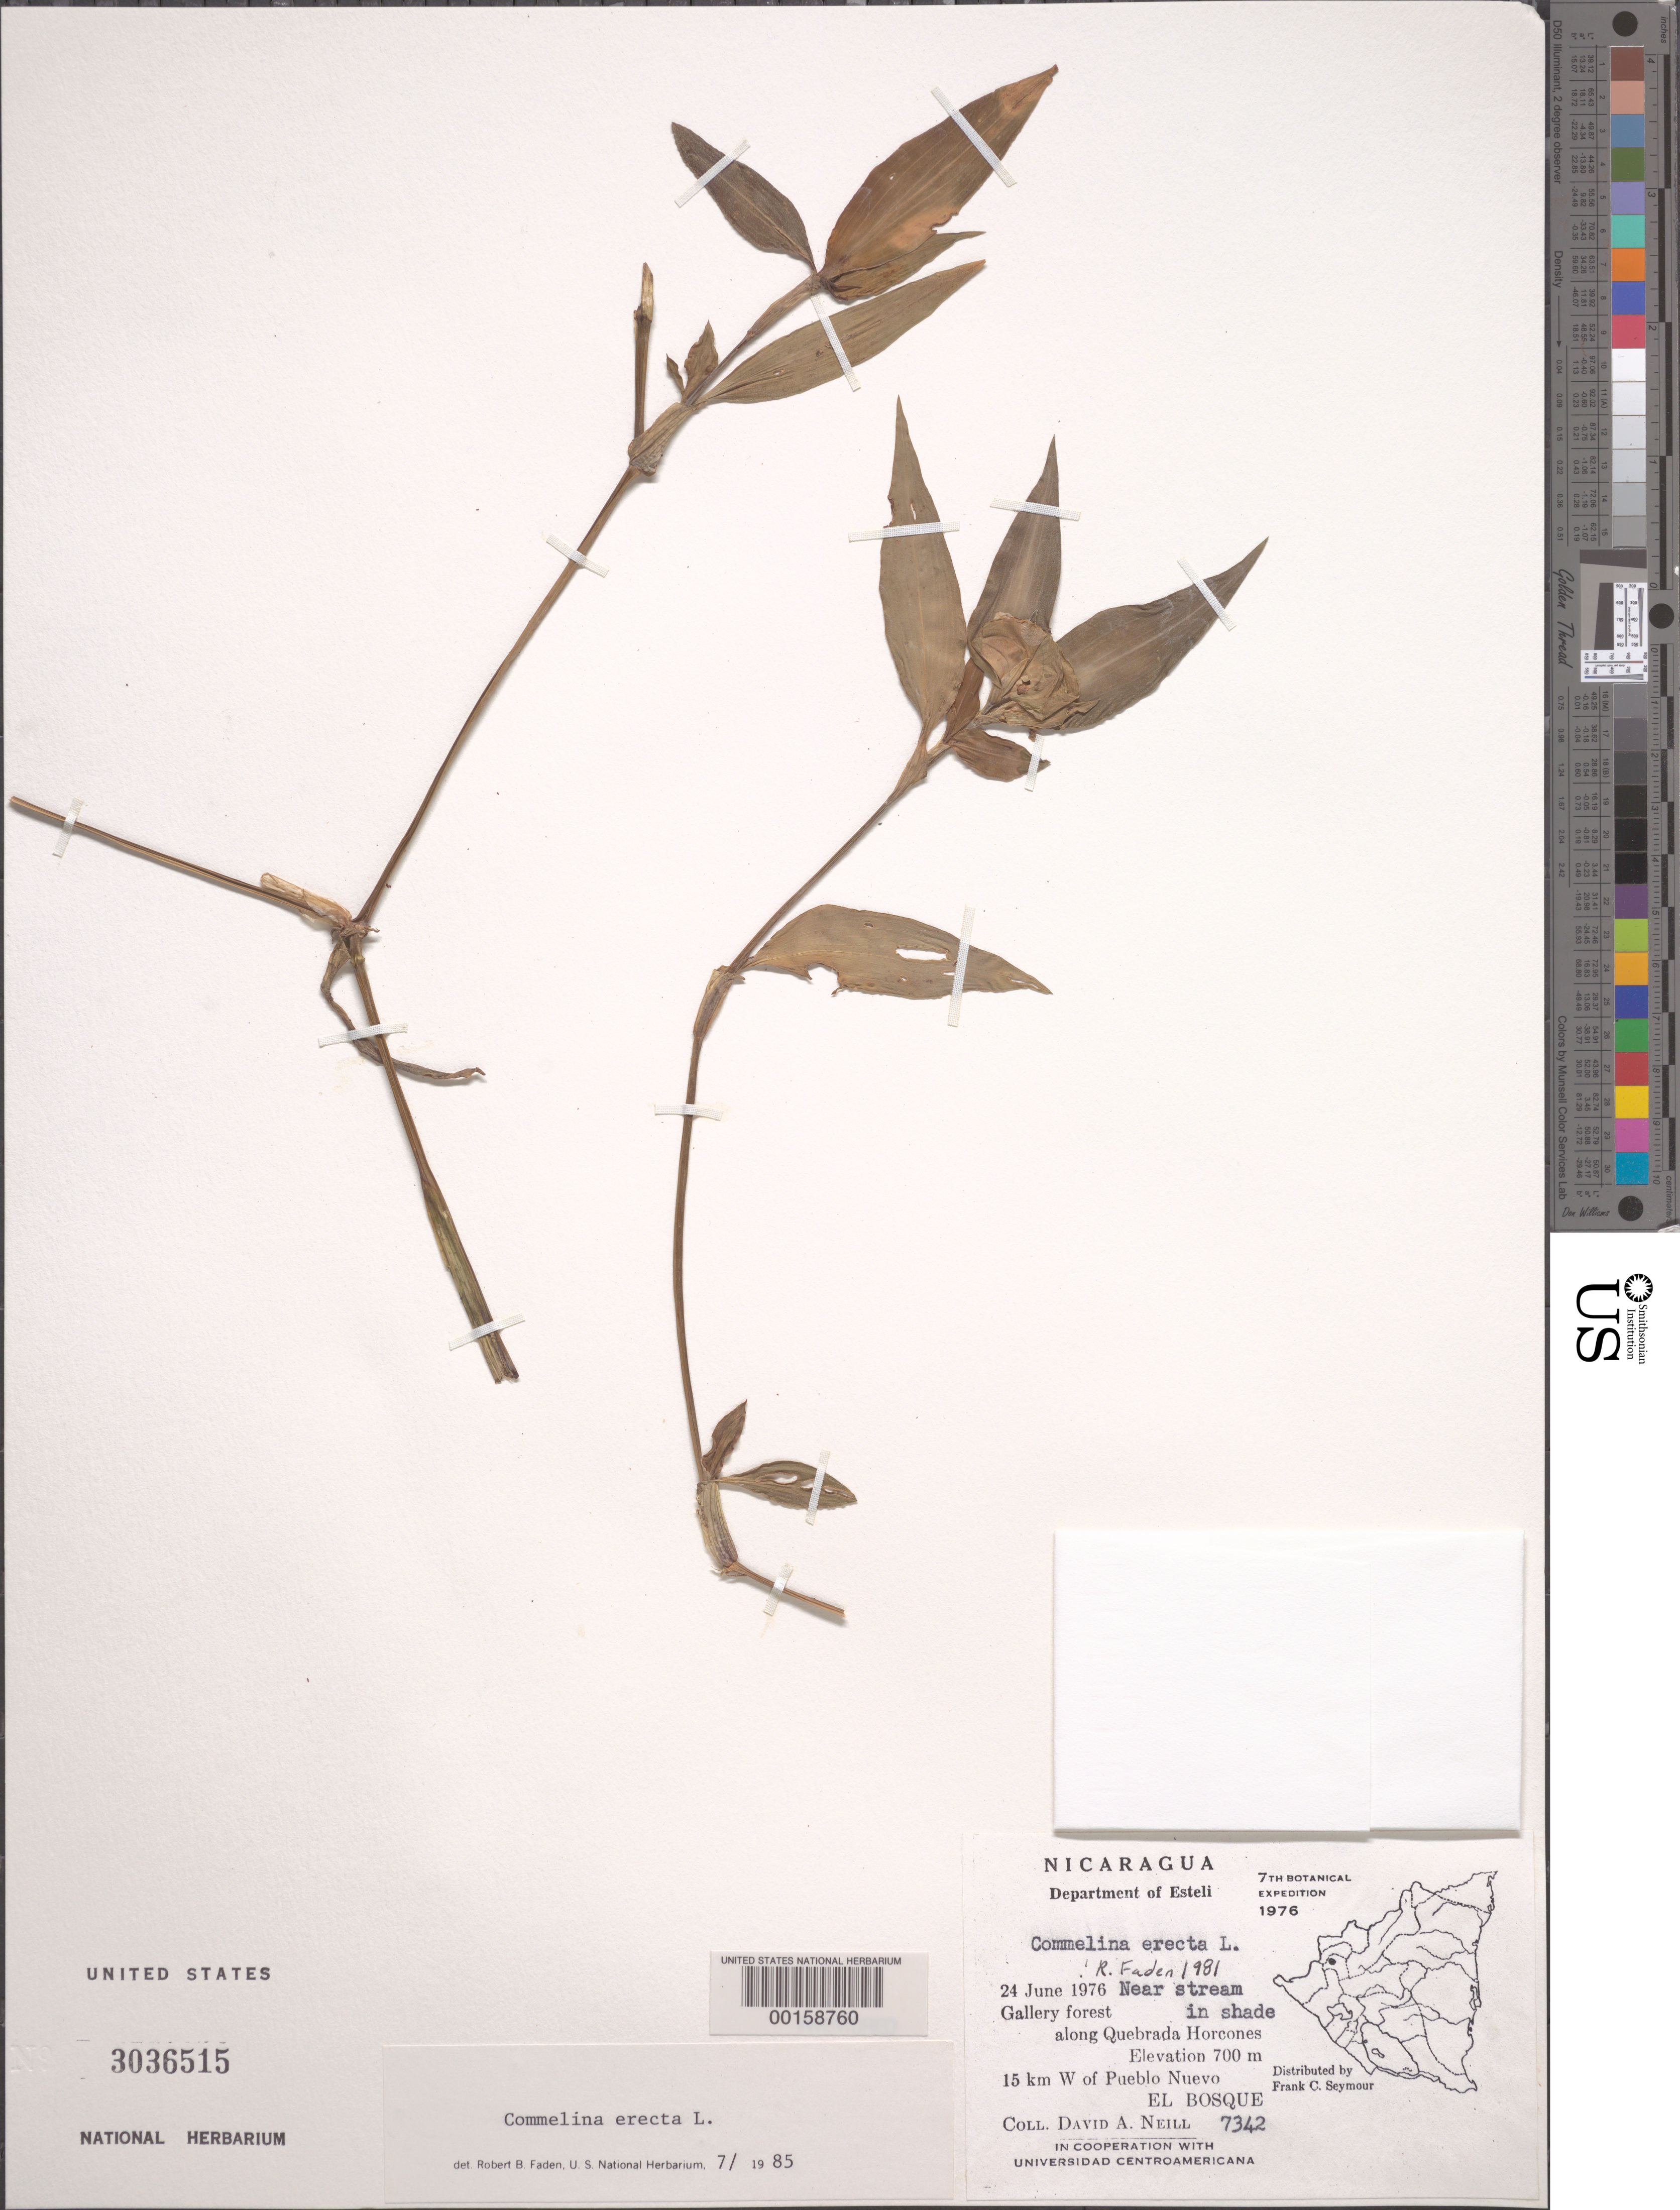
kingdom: Plantae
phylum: Tracheophyta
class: Liliopsida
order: Commelinales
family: Commelinaceae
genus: Commelina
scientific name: Commelina erecta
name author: L.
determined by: Faden, Robert B., (US), Smithsonian Institution - National Museum of Natural History (UNITED STATES)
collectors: D. A. Neill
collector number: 7342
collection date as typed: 24 Jun 1976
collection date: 1976-06-24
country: Nicaragua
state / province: Estelí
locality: Quebrada horcones, w of pueblo nuevo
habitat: Shaded stream-bank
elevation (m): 700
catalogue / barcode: US 3036515